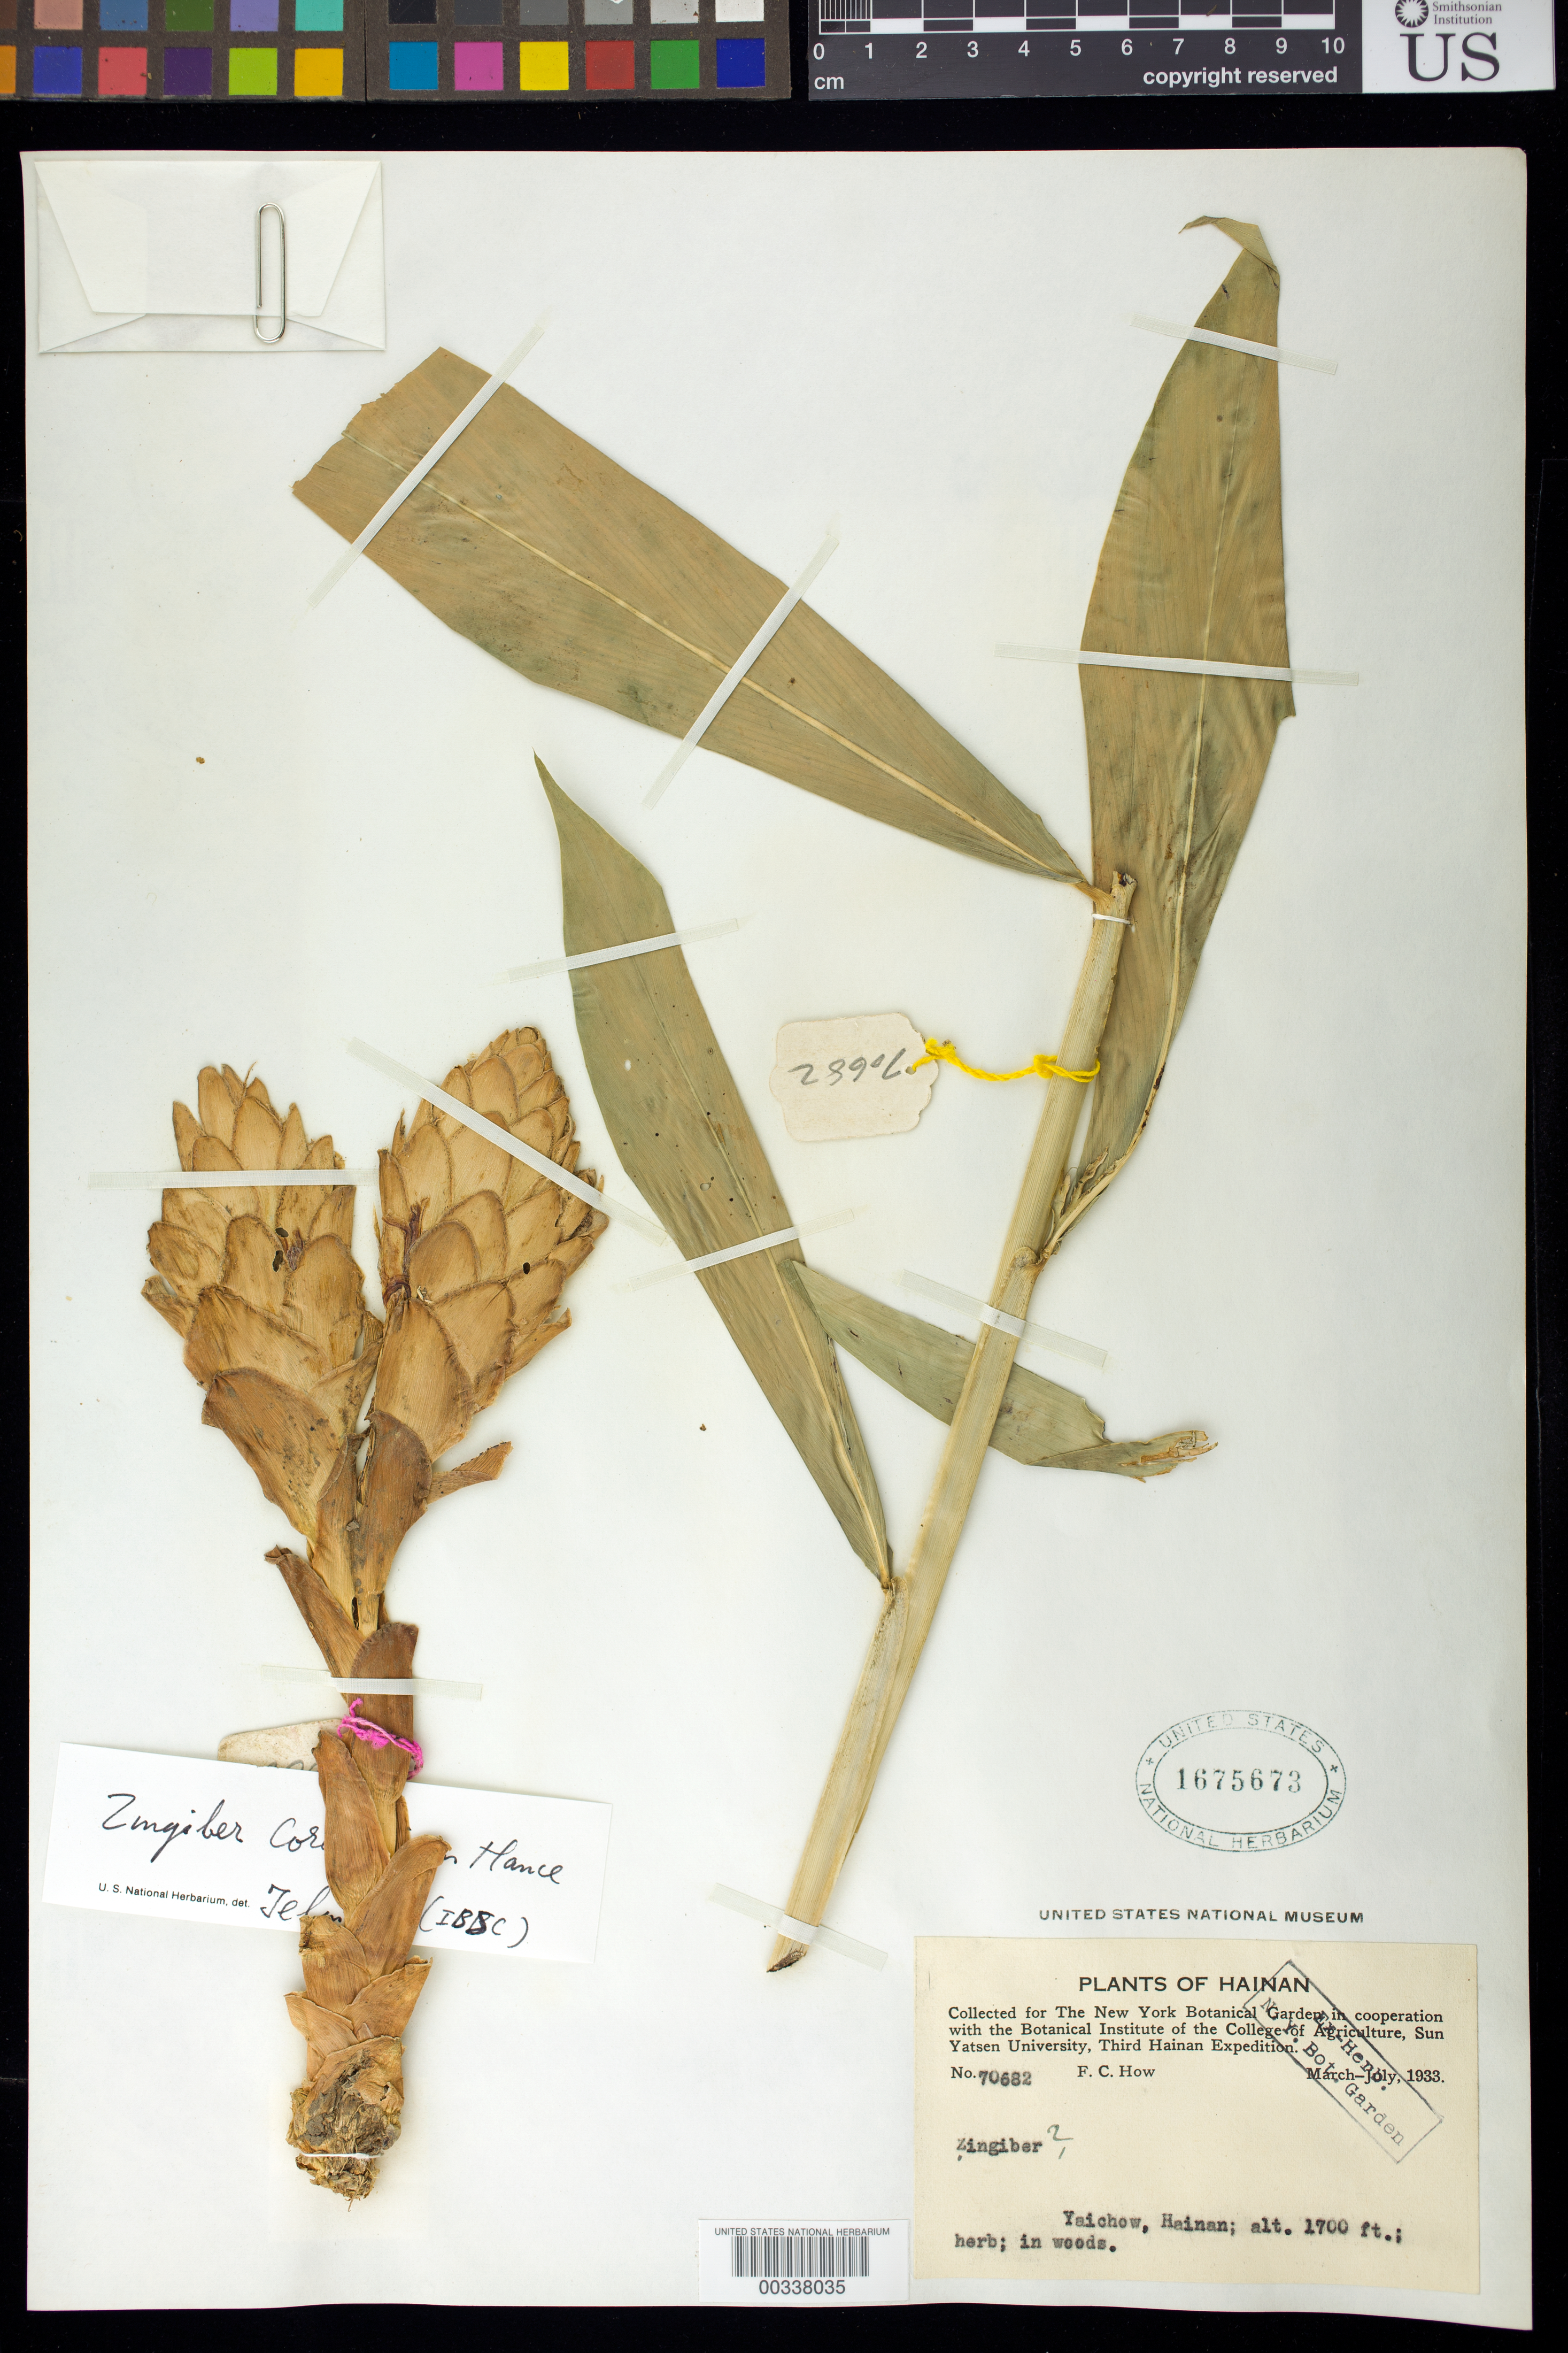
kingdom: Plantae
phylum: Tracheophyta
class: Liliopsida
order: Zingiberales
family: Zingiberaceae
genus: Zingiber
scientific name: Zingiber corallinum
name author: Hance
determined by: Wu, Te-Ling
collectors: F. How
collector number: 70682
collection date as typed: Mar 1933 to -- Jul 1933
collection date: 1933-03/1933-07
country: China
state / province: Hainan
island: Hainan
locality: Yaichow, hainan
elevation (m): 518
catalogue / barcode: US 1675673